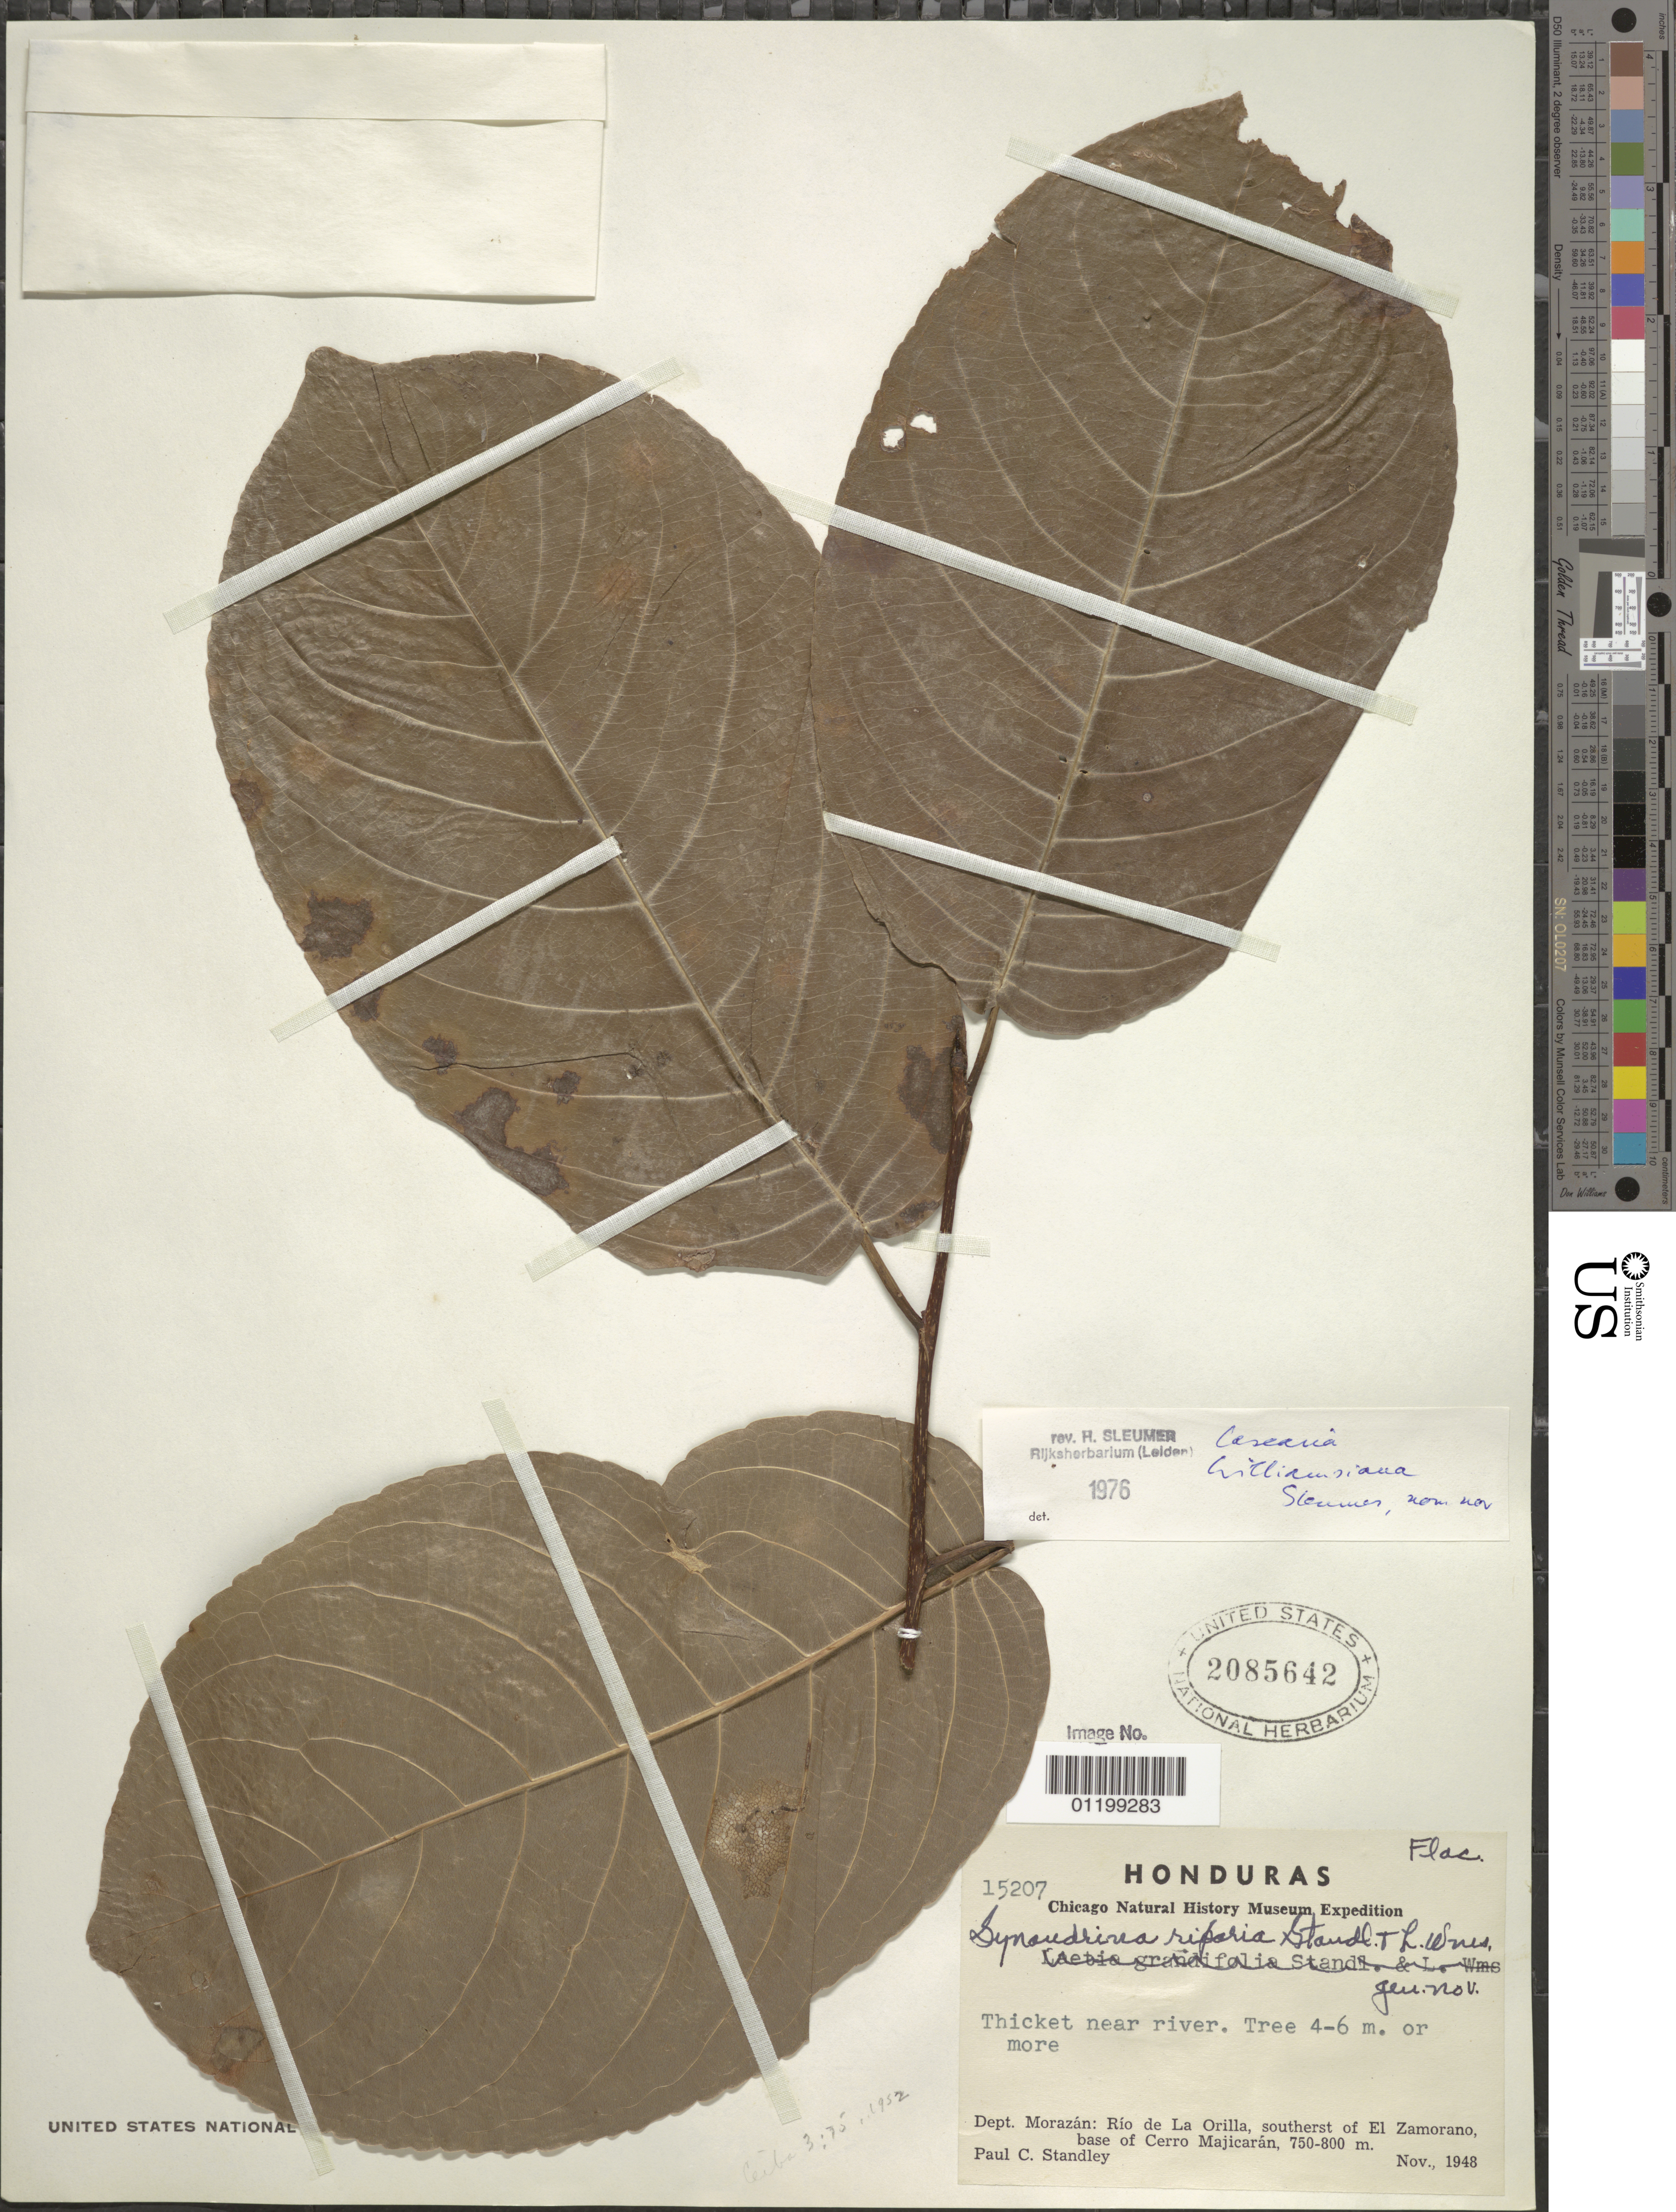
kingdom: Plantae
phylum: Tracheophyta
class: Magnoliopsida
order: Malpighiales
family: Salicaceae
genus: Synandrina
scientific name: Synandrina riparia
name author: Standl. & L.O. Williams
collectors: P. C. Standley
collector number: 15207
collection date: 1948-11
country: Honduras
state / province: Fco. Morazán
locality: Rio de La Orilla, southerst of El Zamorano, base of Cerro Majicaran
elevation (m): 750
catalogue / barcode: US 2085642